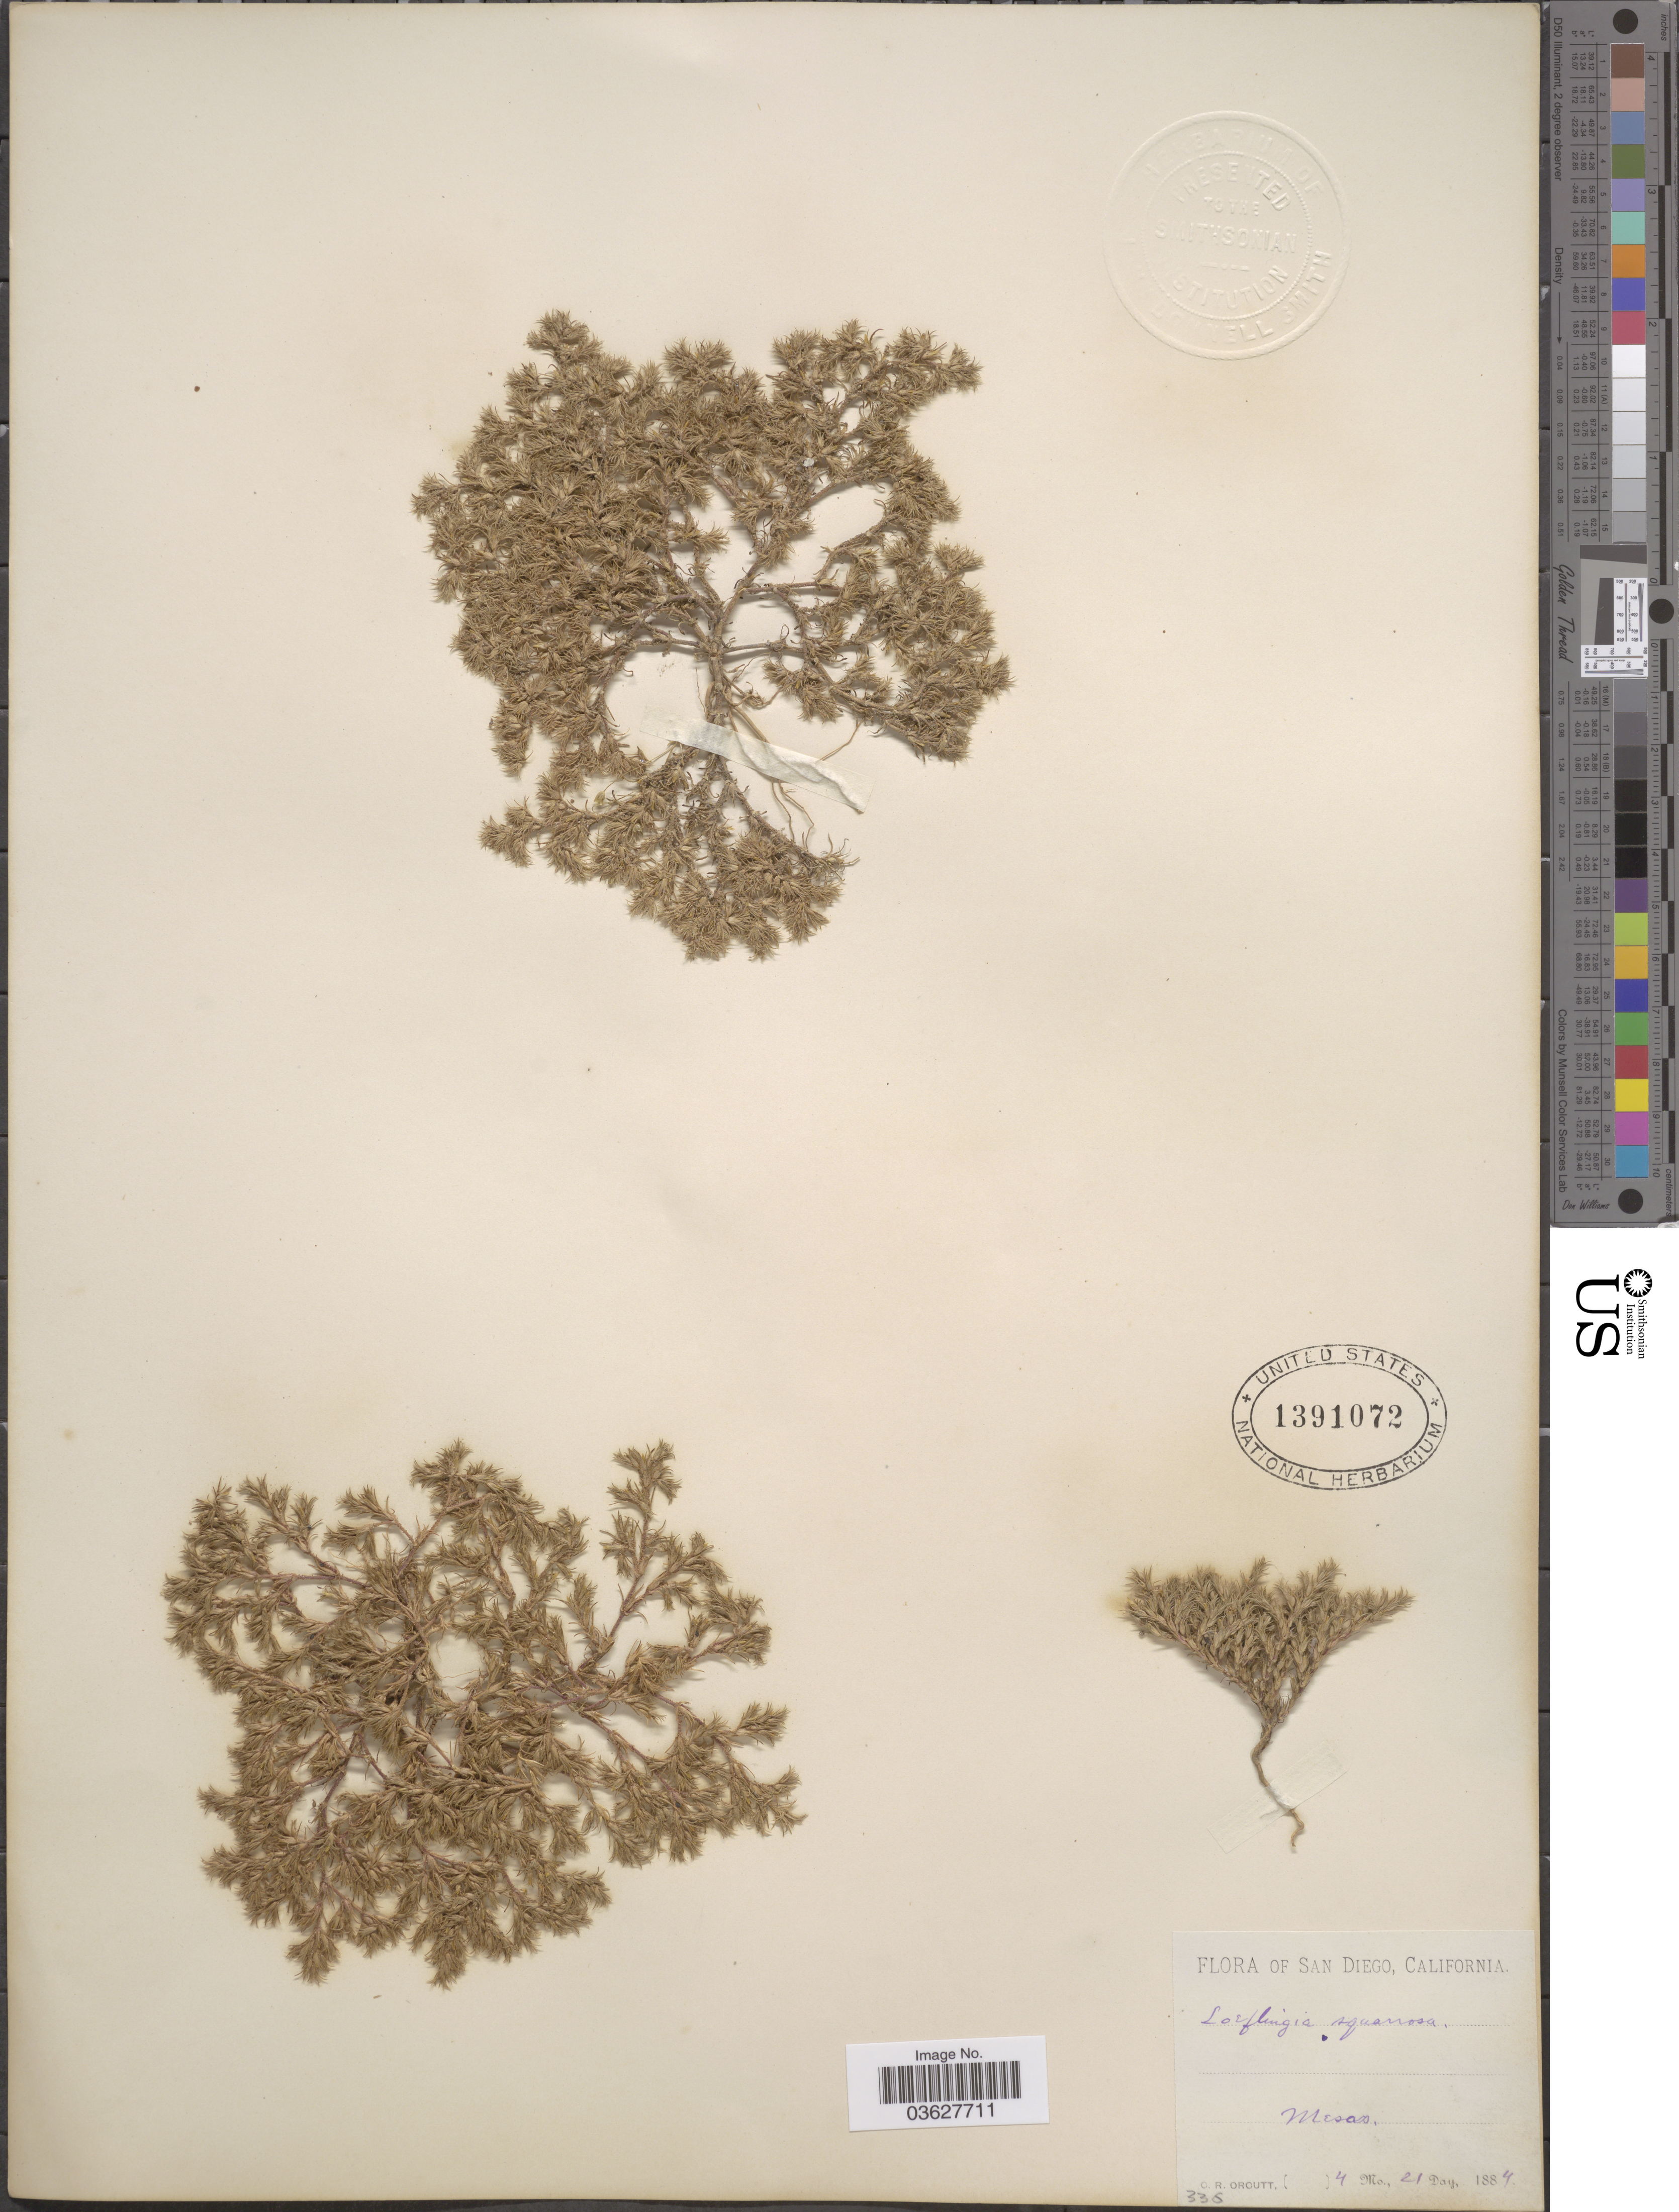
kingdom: Plantae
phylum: Tracheophyta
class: Magnoliopsida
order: Caryophyllales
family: Caryophyllaceae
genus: Loeflingia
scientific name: Loeflingia squarrosa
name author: Nutt.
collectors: C. R. Orcutt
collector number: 335*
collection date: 1884-04-21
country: United States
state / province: California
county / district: San Diego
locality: San Diego. Mesas.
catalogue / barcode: US 1391072